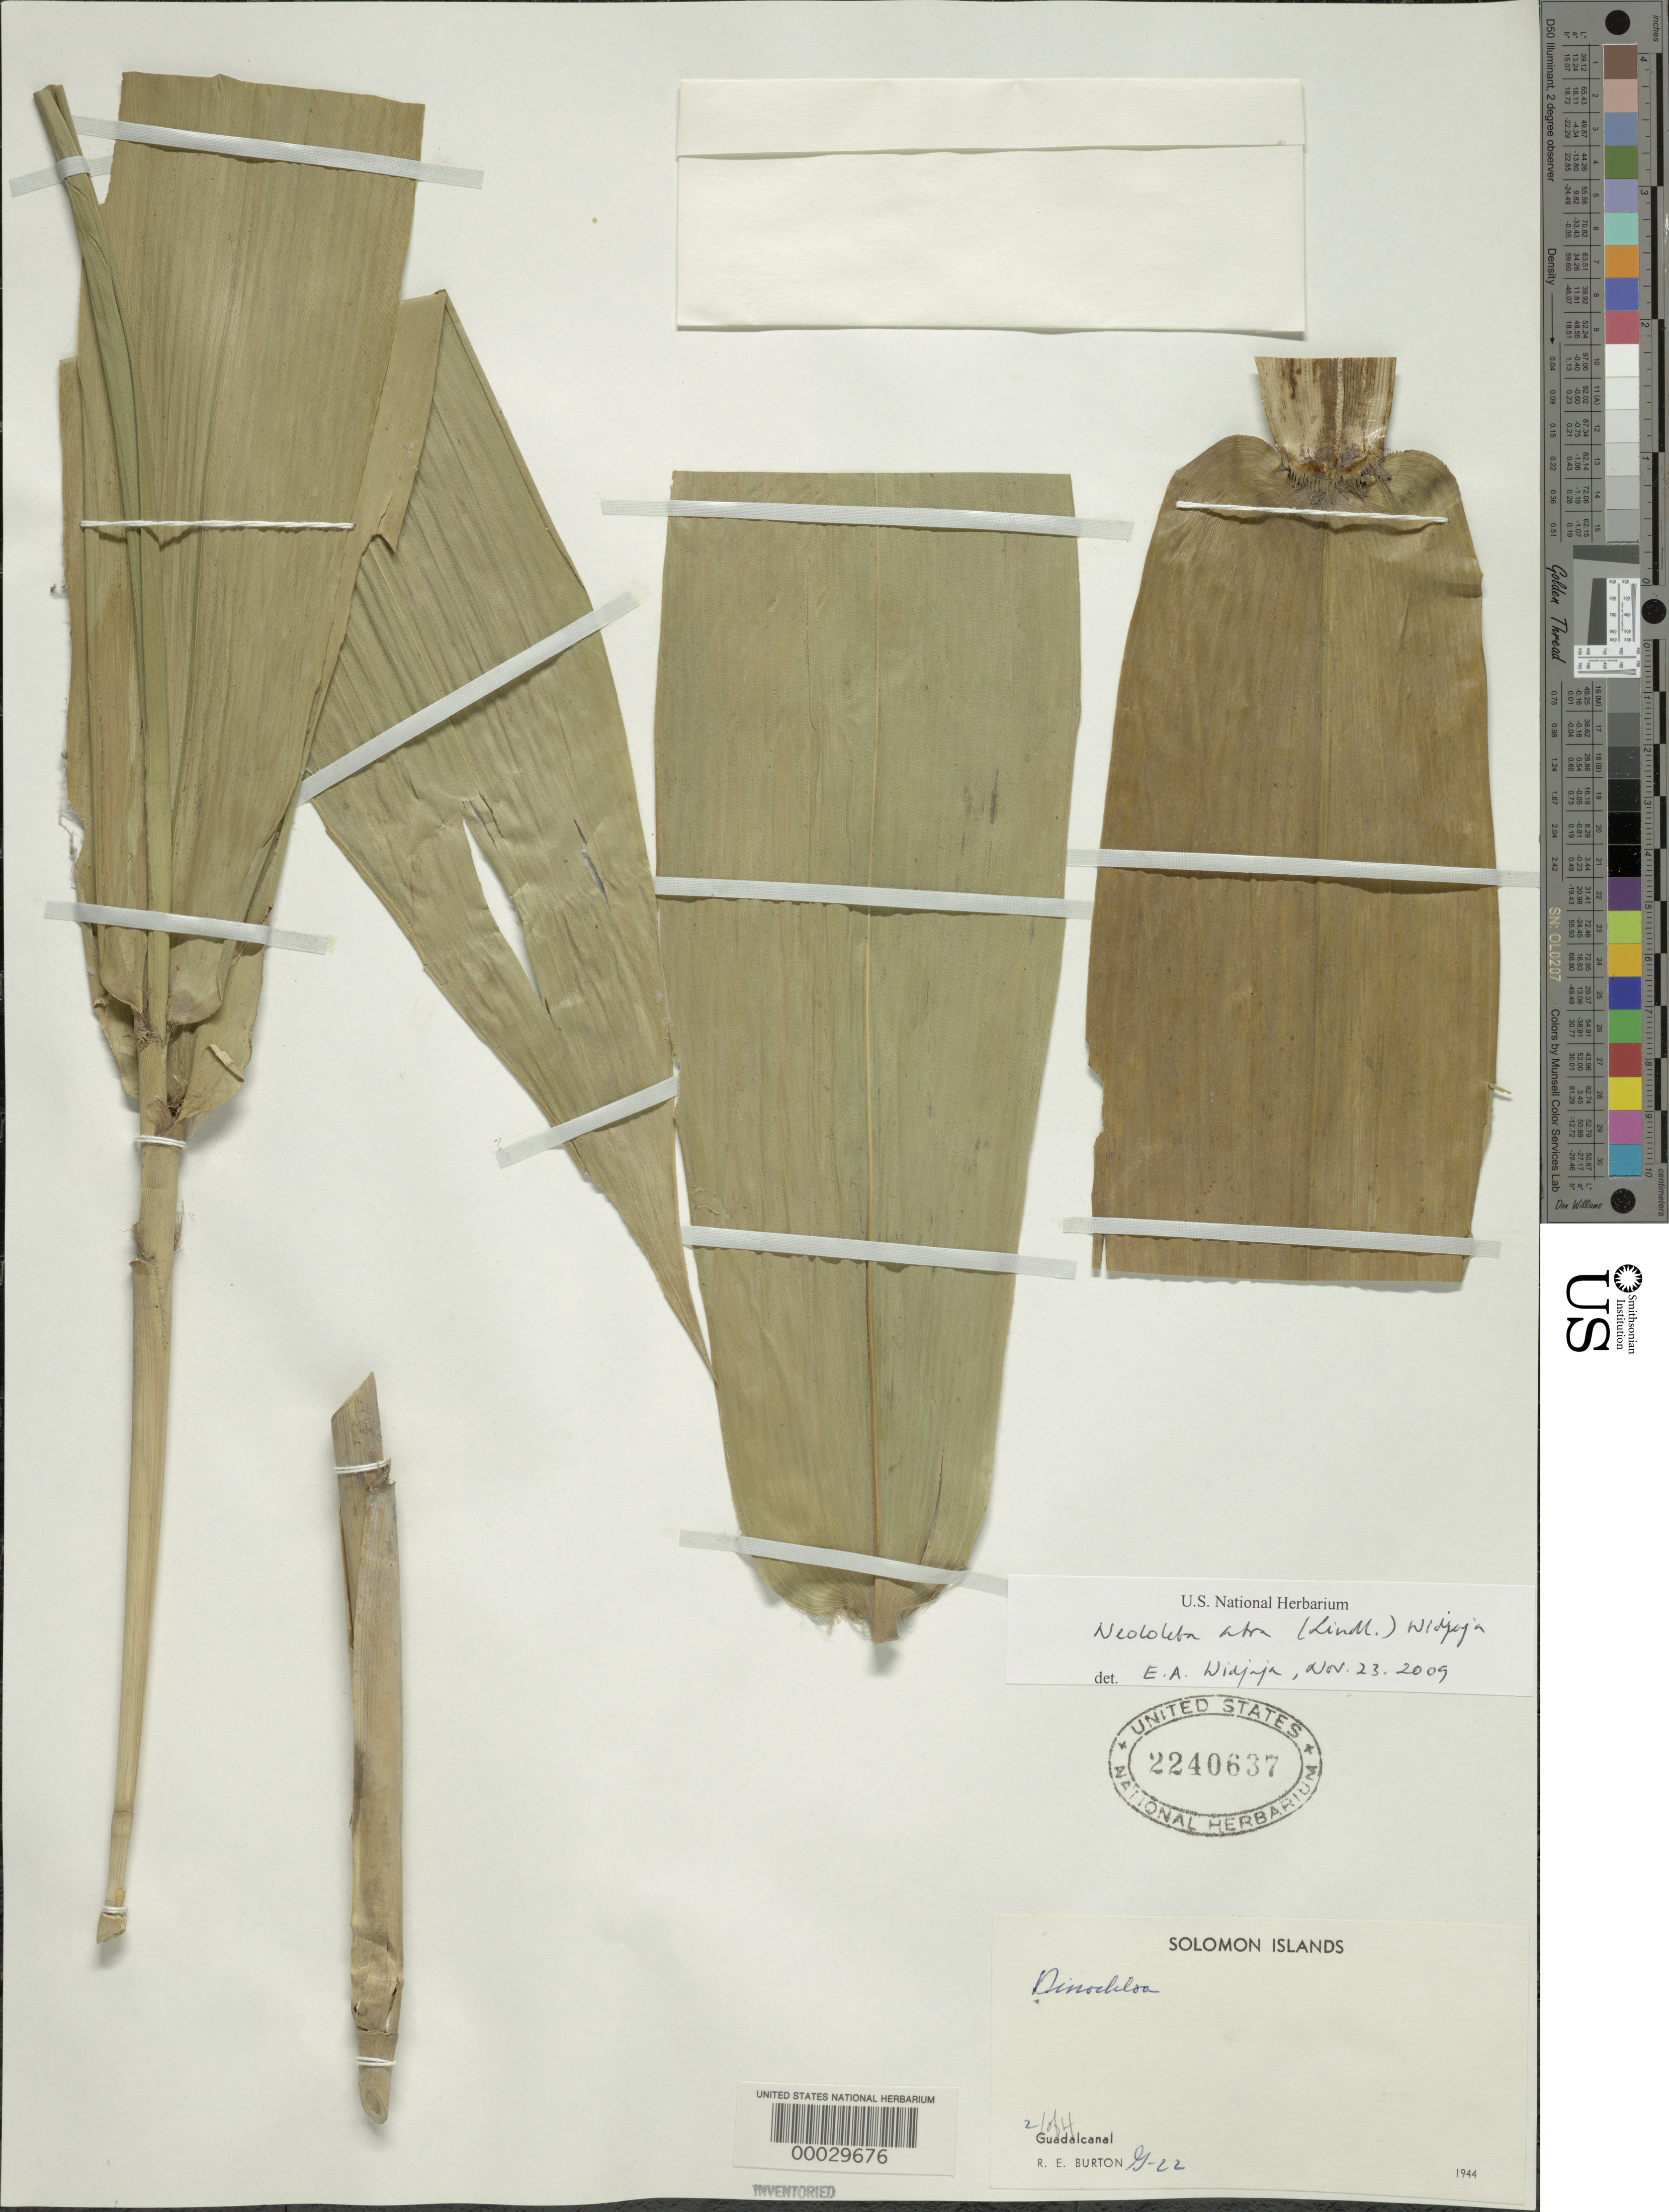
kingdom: Plantae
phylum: Tracheophyta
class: Liliopsida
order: Poales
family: Poaceae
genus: Neololeba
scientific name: Neololeba atra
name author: (Lindl.) Widjaja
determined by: Widjaja, E. A.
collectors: R. Burton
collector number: G-22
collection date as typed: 1944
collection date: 1944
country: Solomon Islands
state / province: Guadalcanal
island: Guadalcanal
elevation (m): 1100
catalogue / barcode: US 2240637